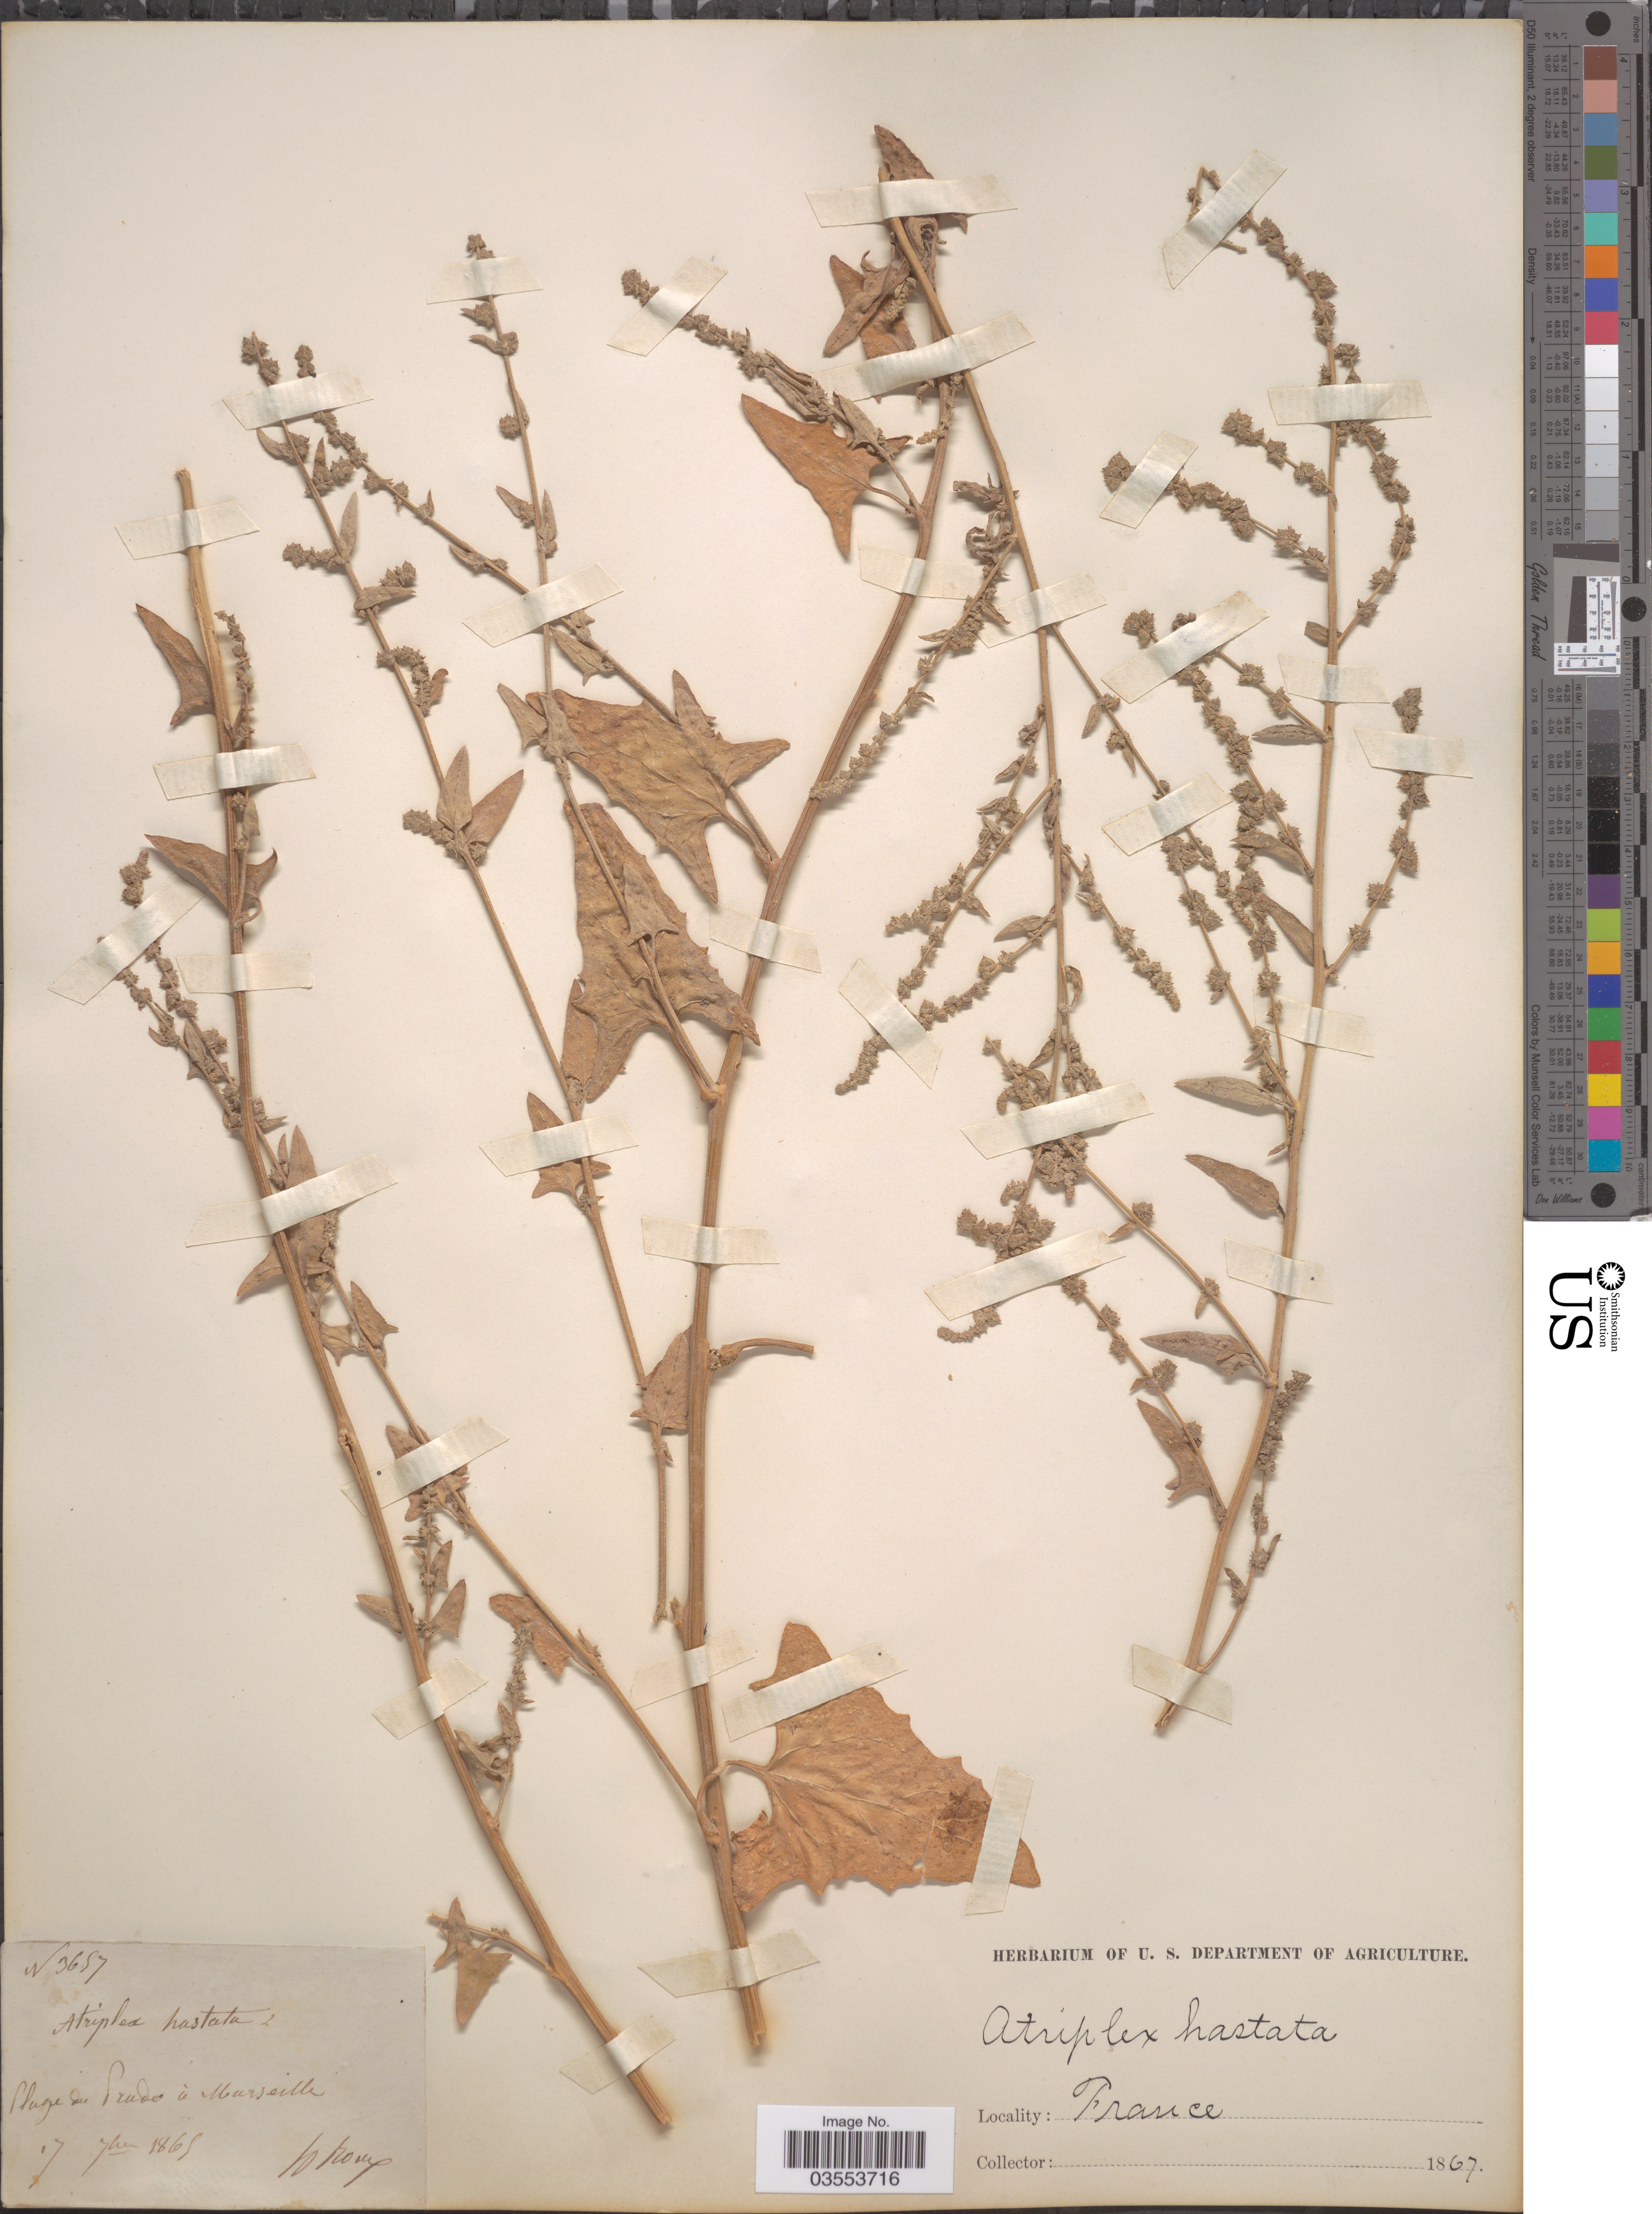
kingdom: Plantae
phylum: Tracheophyta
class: Magnoliopsida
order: Caryophyllales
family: Amaranthaceae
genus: Atriplex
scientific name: Atriplex hastata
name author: L.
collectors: N. Roux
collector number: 3657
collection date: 1865-09-17/1867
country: France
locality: Plage du Prude [interpreted] à Marseille.